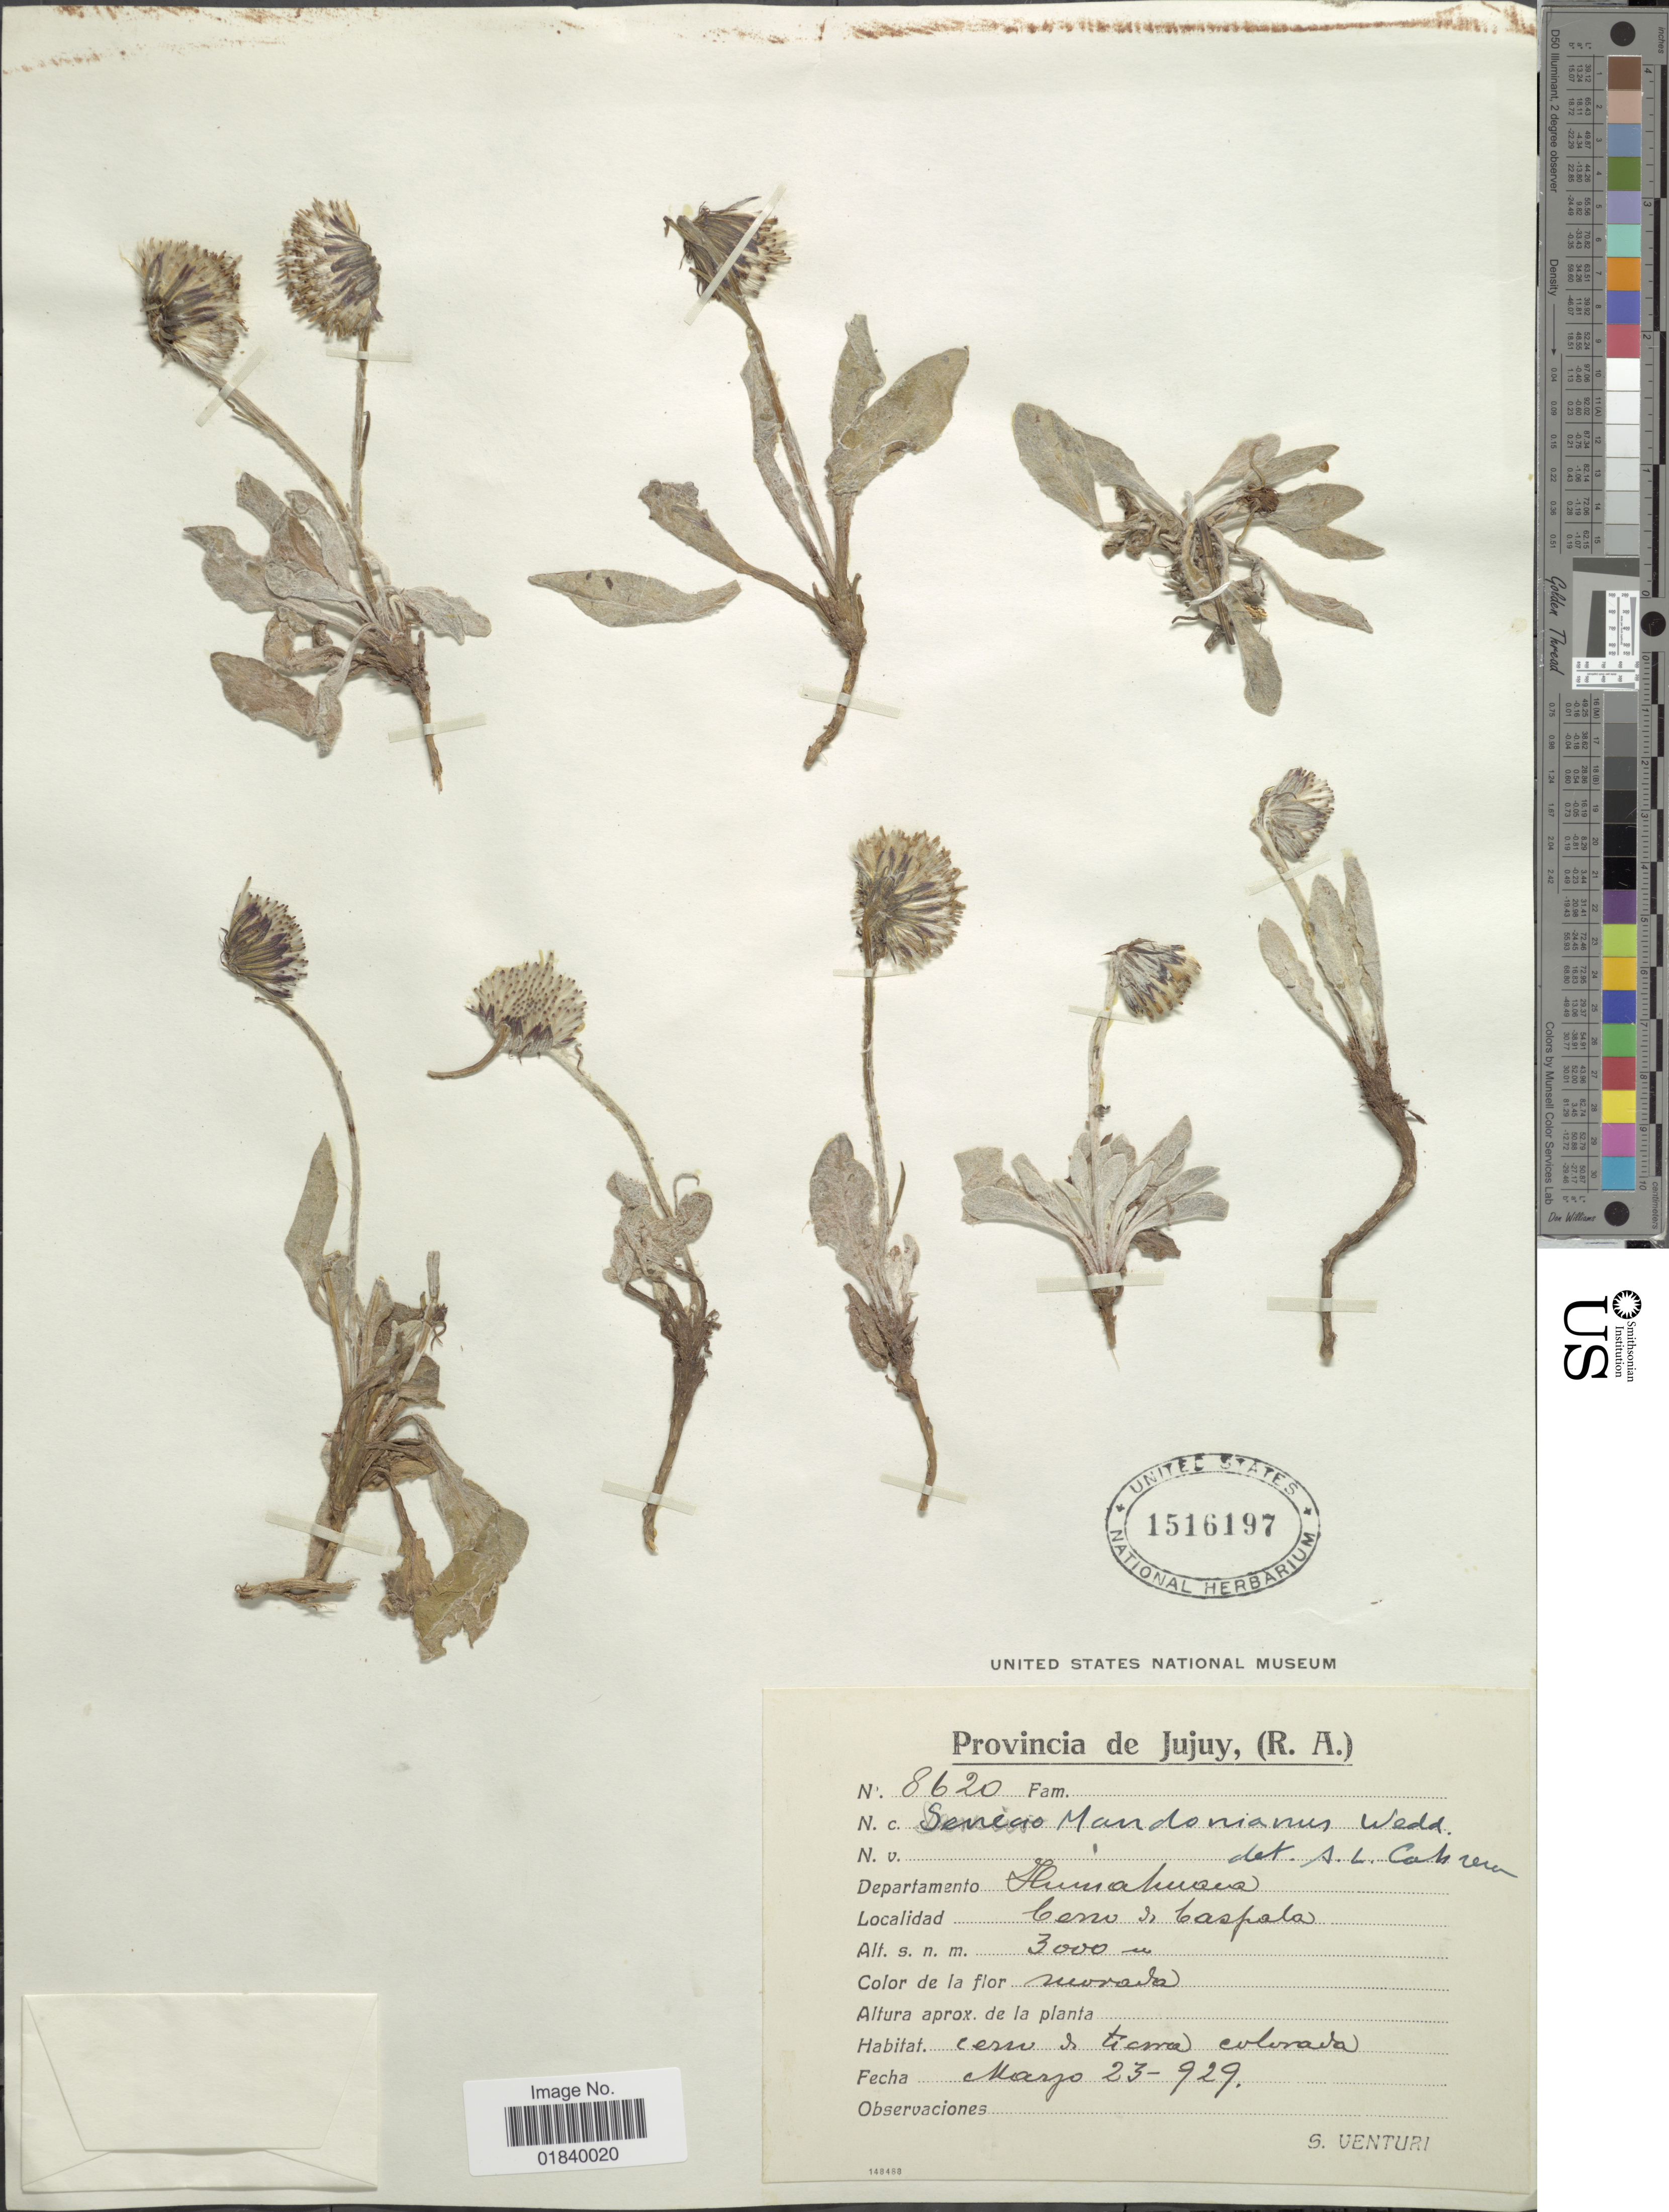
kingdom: Plantae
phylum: Tracheophyta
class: Magnoliopsida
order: Asterales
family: Asteraceae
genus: Senecio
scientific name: Senecio candollei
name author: Wedd.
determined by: Salomon, Luciana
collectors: S. Venturi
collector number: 8620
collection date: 1929-03-23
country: Argentina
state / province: Jujuy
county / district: Humahuaca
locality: Cerro de Caspalá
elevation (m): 3000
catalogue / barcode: US 1516197